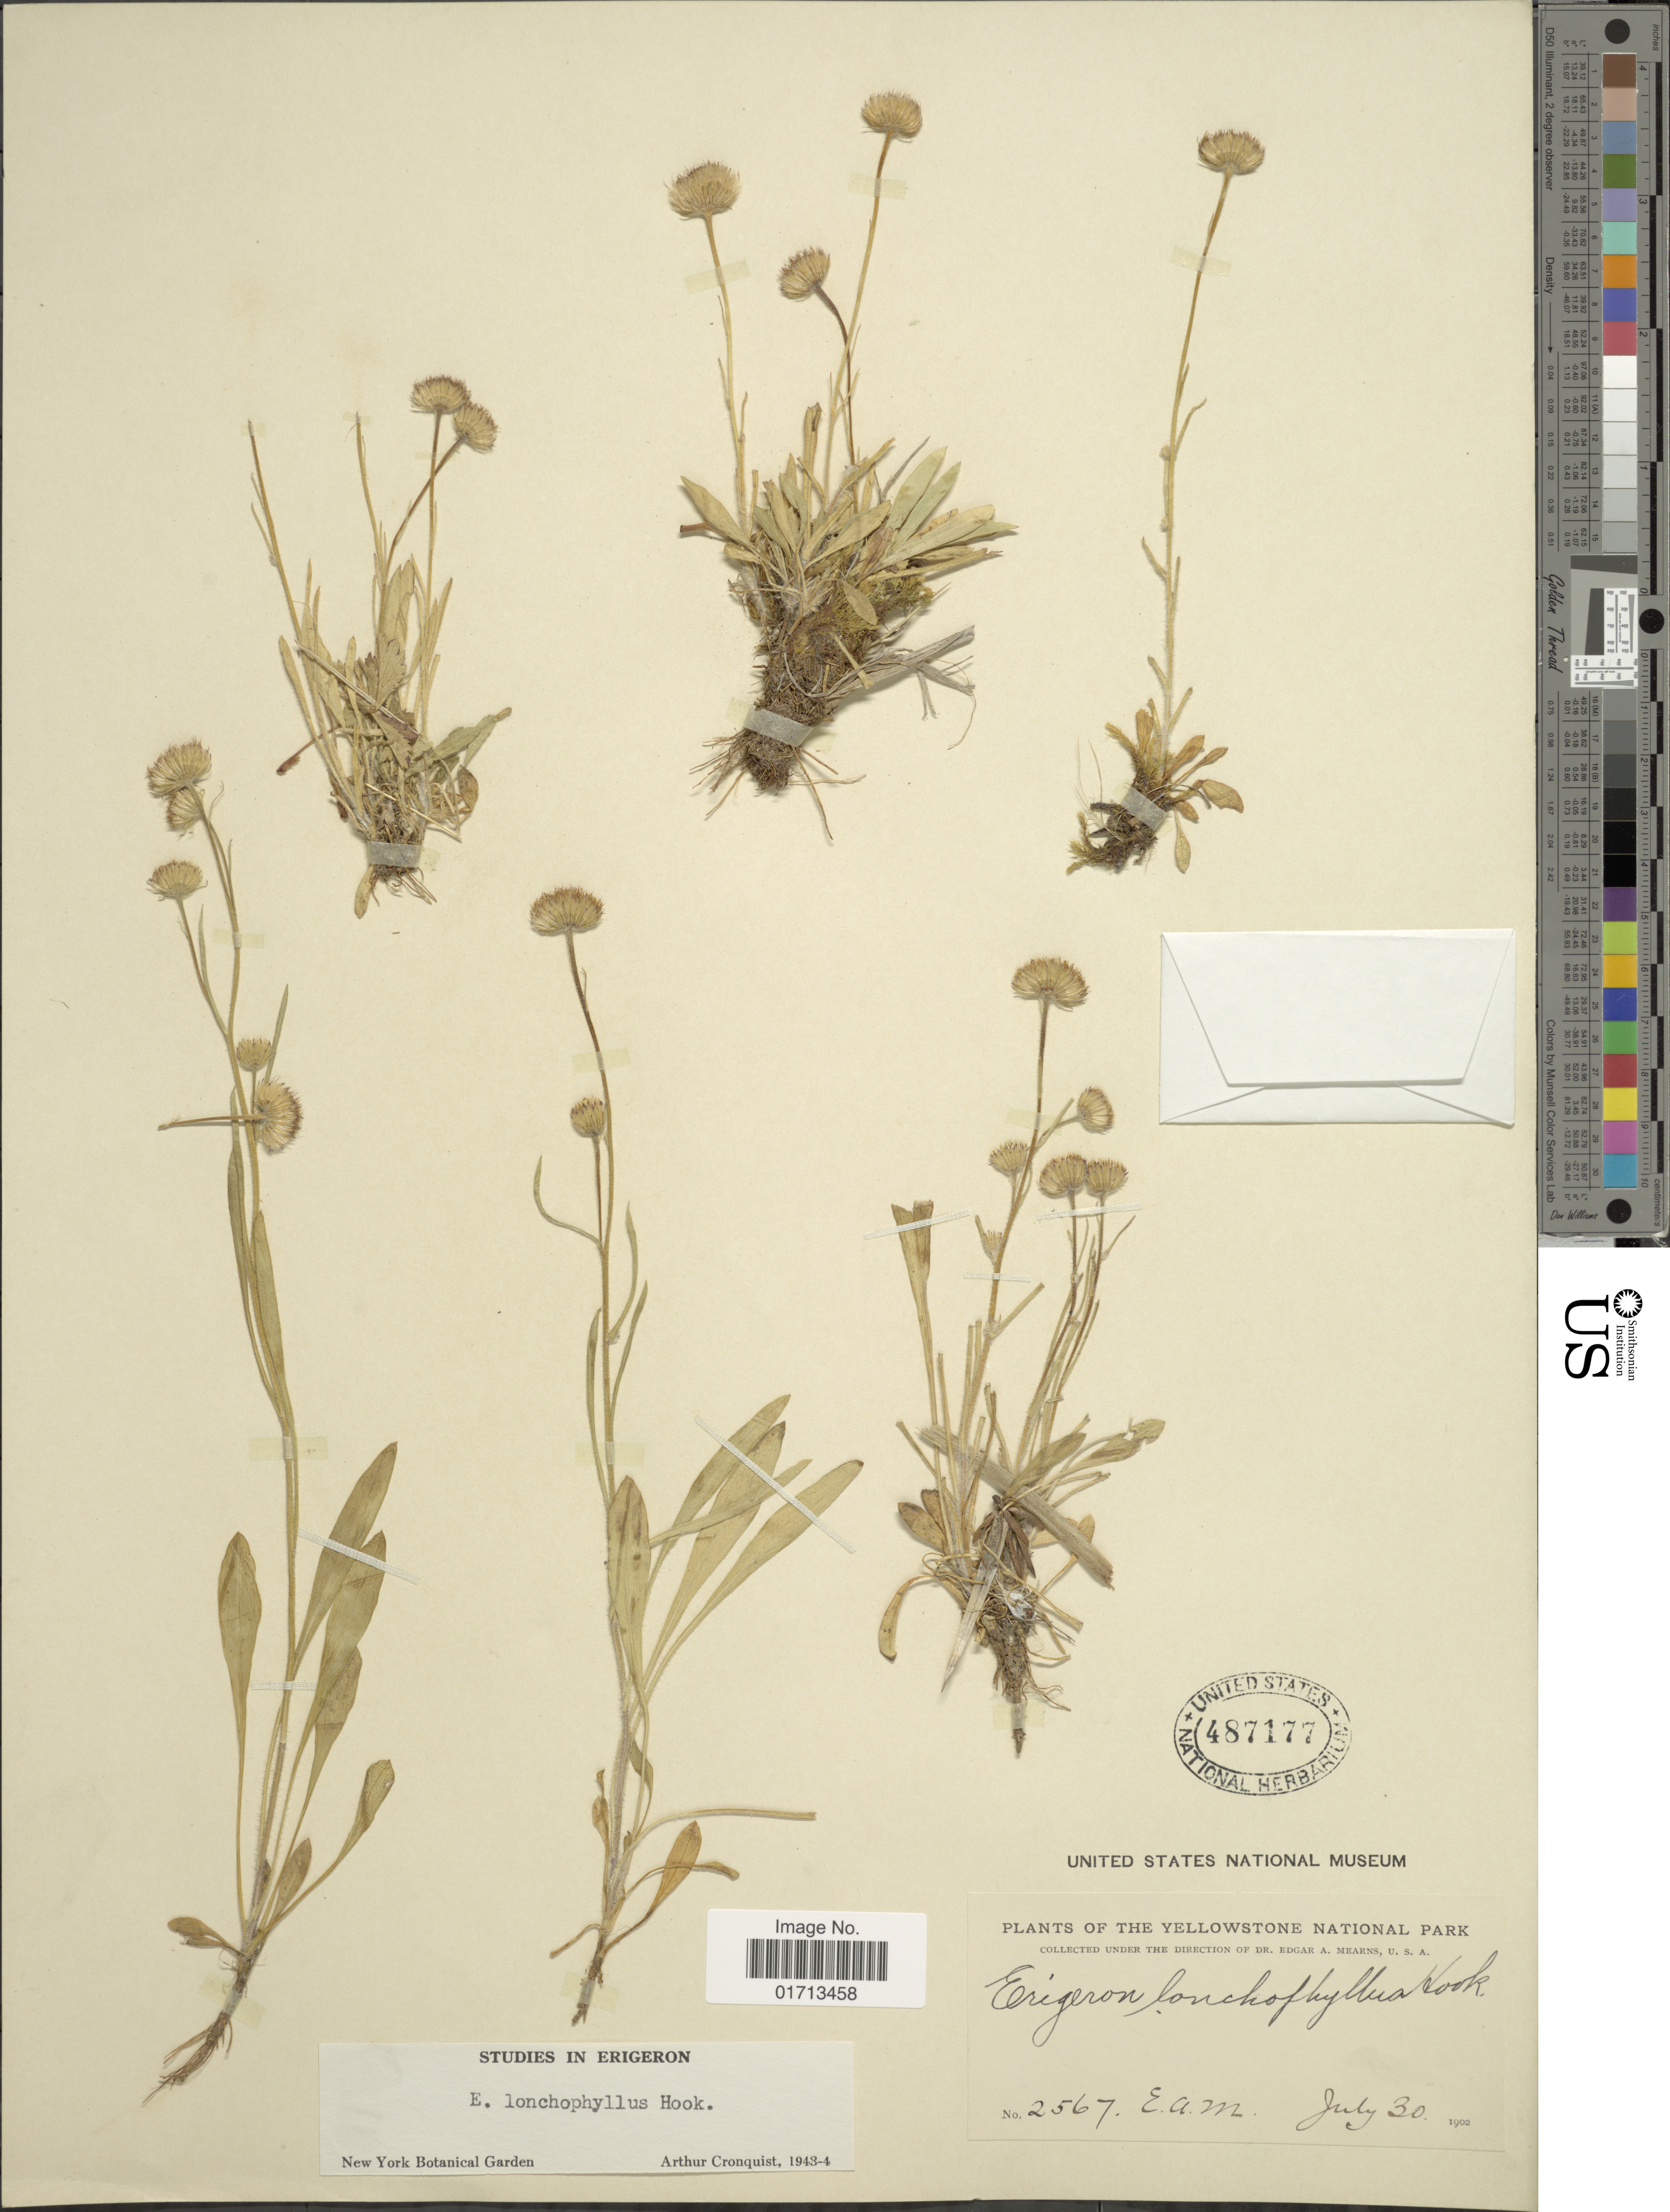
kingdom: Plantae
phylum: Tracheophyta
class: Magnoliopsida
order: Asterales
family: Asteraceae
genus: Erigeron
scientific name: Erigeron lonchophyllus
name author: Hook.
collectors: E. A. Mearns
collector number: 2567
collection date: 1902-07-30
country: United States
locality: Yellowstone National Park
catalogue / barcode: US 487177